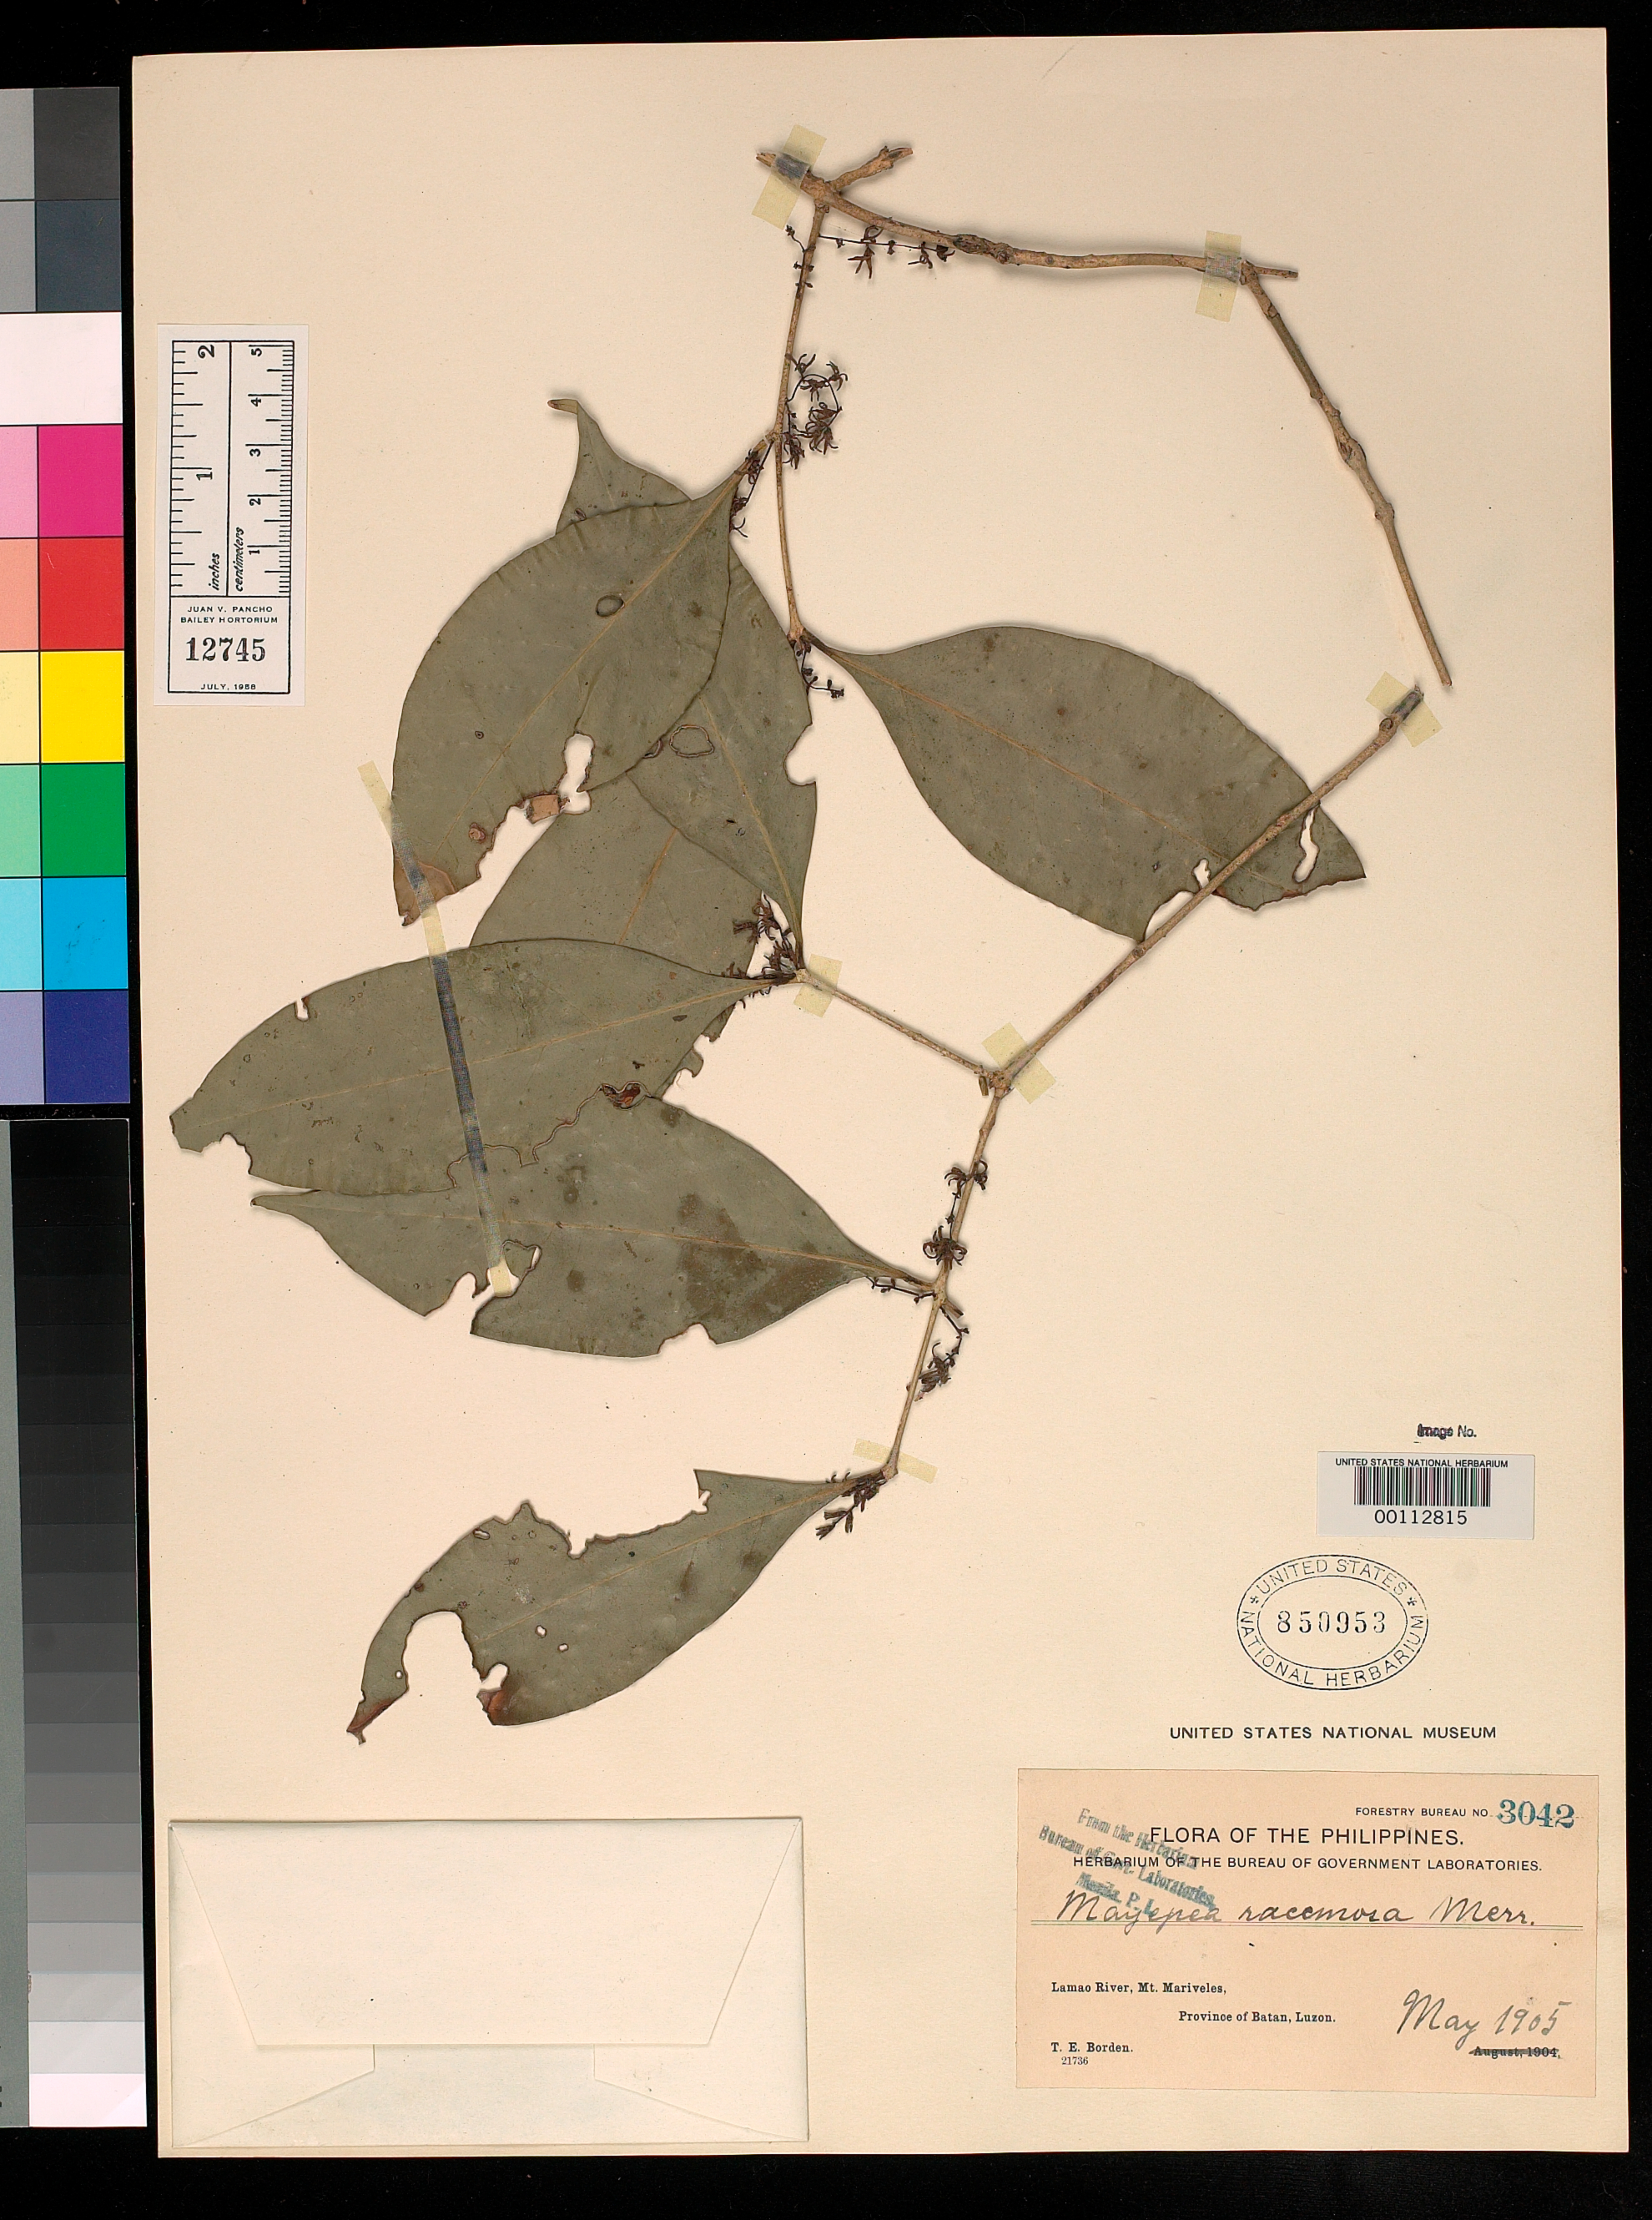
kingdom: Plantae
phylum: Tracheophyta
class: Magnoliopsida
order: Lamiales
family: Oleaceae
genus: Mayepea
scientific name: Mayepea racemosa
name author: Merr.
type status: Isotype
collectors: T. E. Borden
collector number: Bur. Sci. 3042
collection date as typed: May 1905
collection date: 1905-05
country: Philippines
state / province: Central Luzon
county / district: Bataan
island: Luzon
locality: Lamao River, Mt Mariveles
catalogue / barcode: US 850953